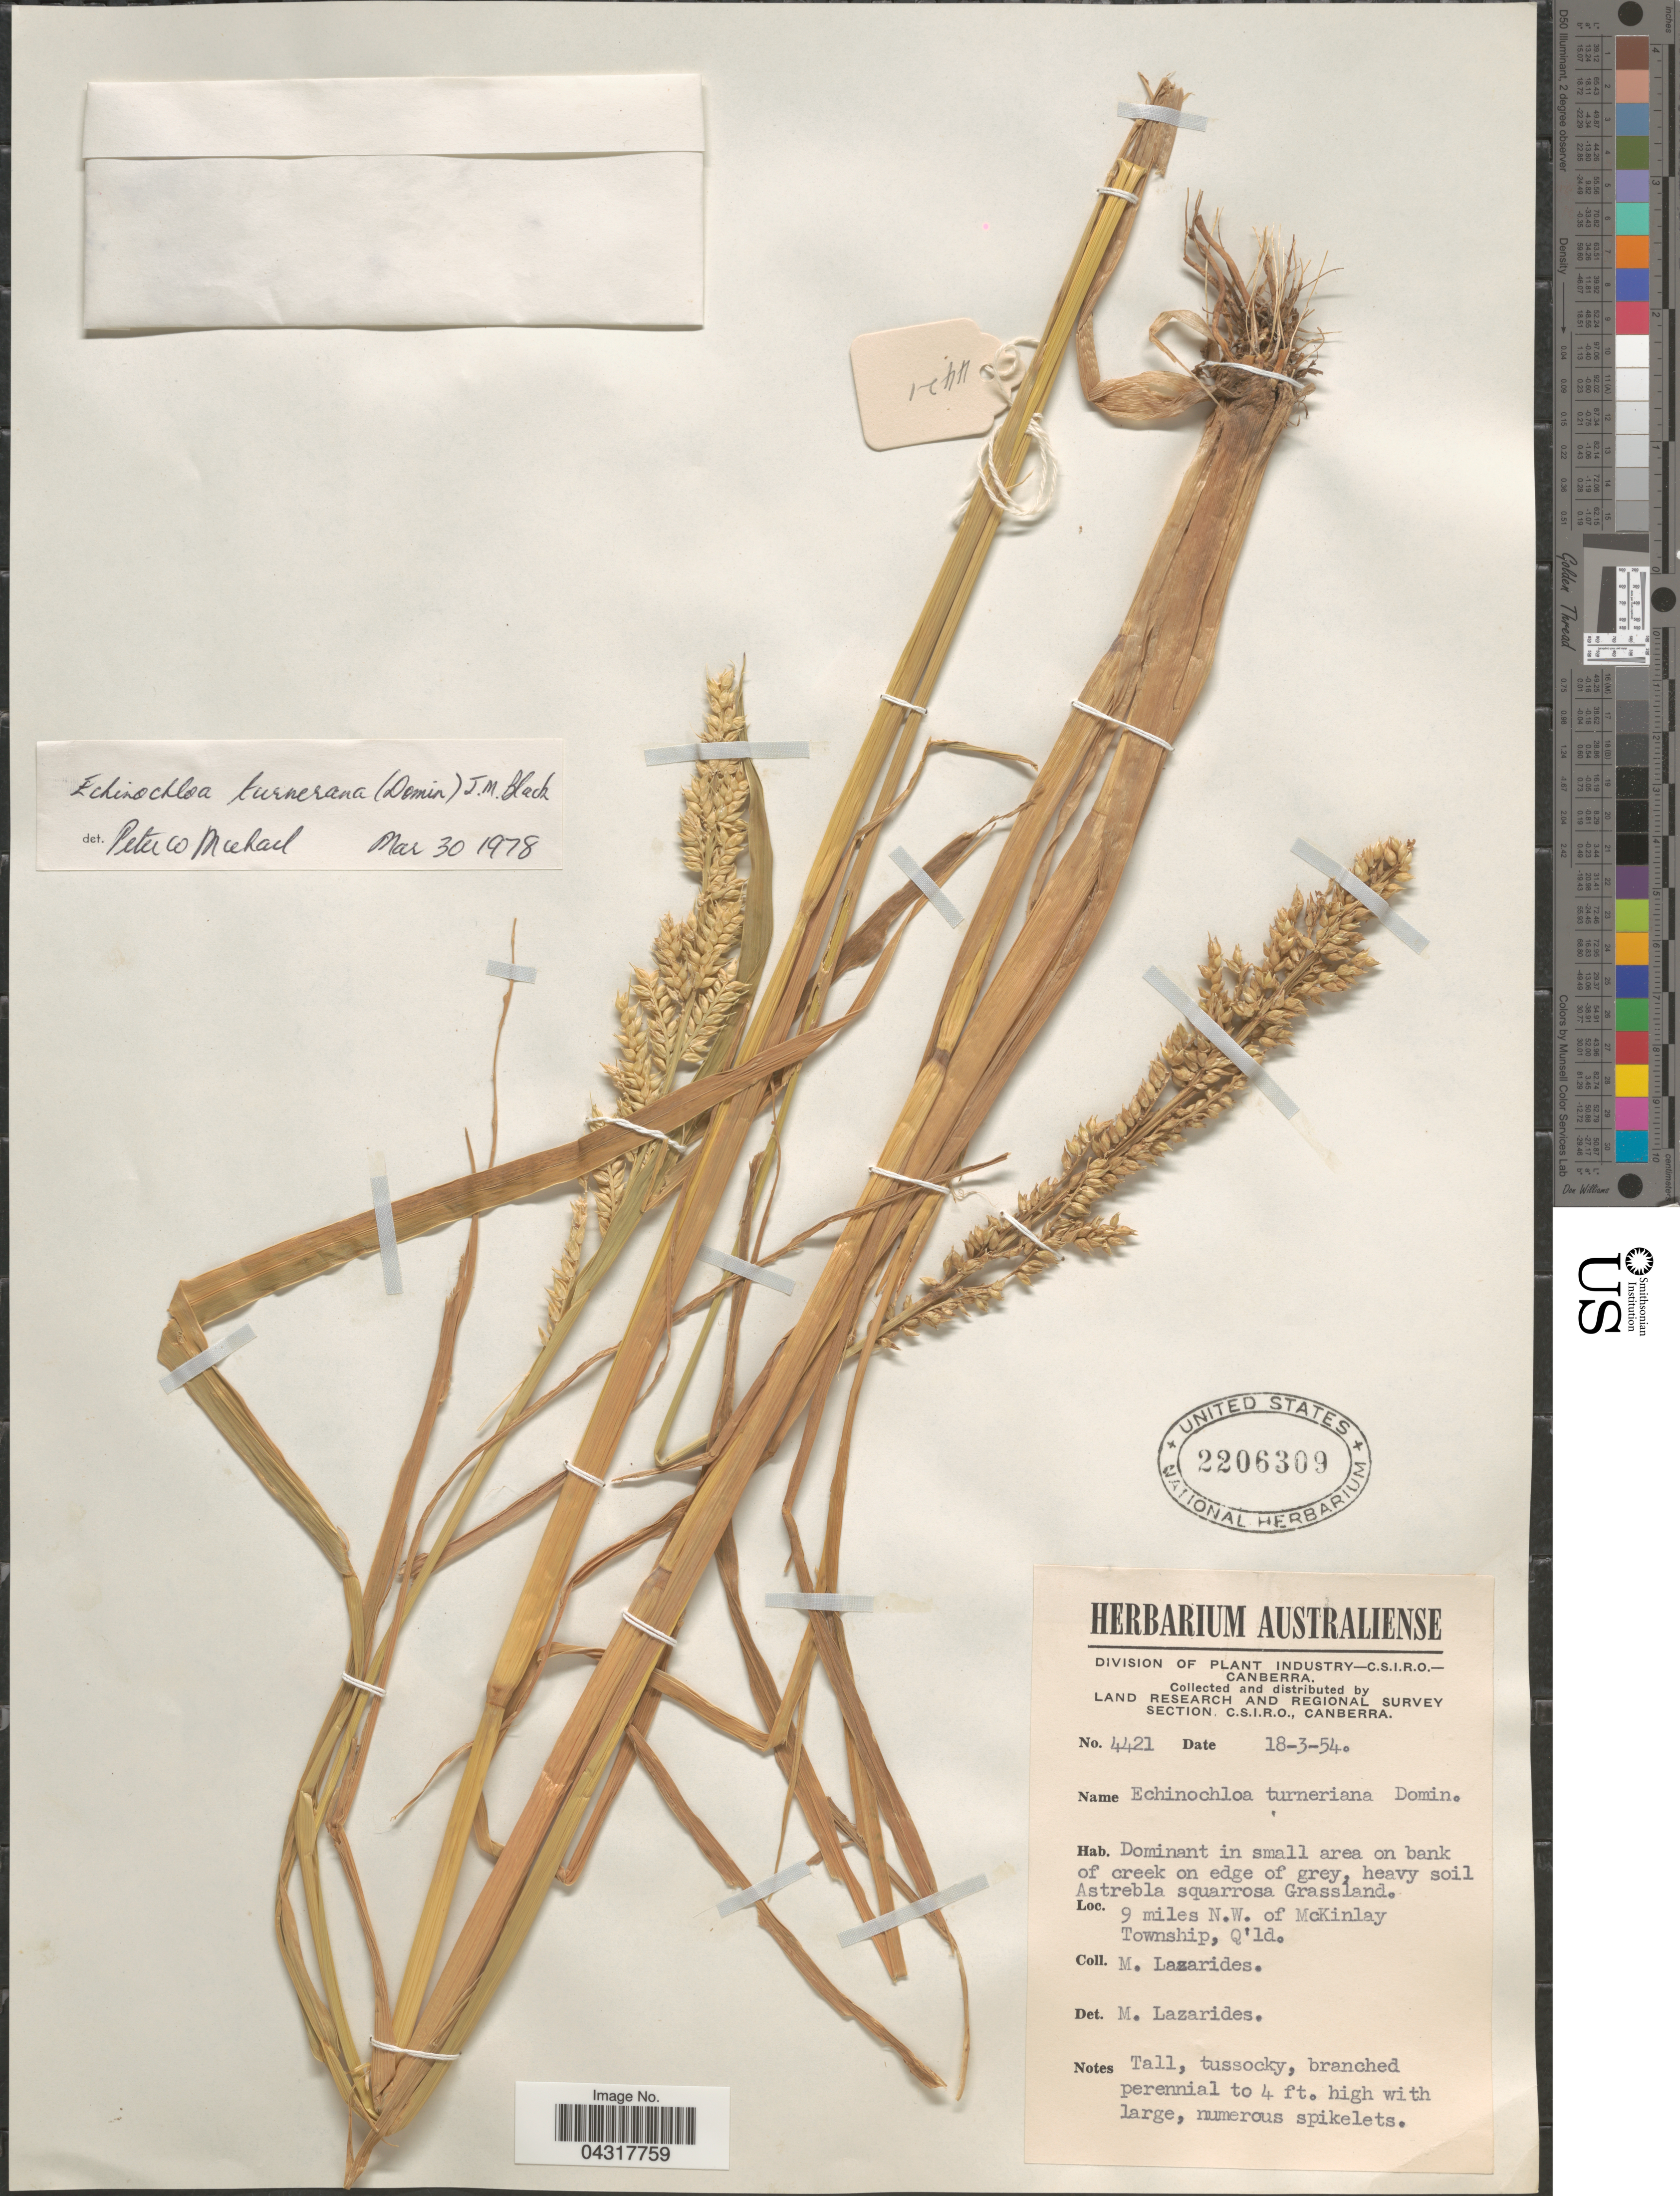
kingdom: Plantae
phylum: Tracheophyta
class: Liliopsida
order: Poales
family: Poaceae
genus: Echinochloa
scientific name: Echinochloa turneriana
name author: (Domin) J.M. Black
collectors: M. Lazarides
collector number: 4421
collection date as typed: Transcribed d/m/y: 18/3/54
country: Australia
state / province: Queensland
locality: Land Research and Regional Survey Section. 9 miles N.W. of McKinlay Township.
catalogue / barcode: US 2206309